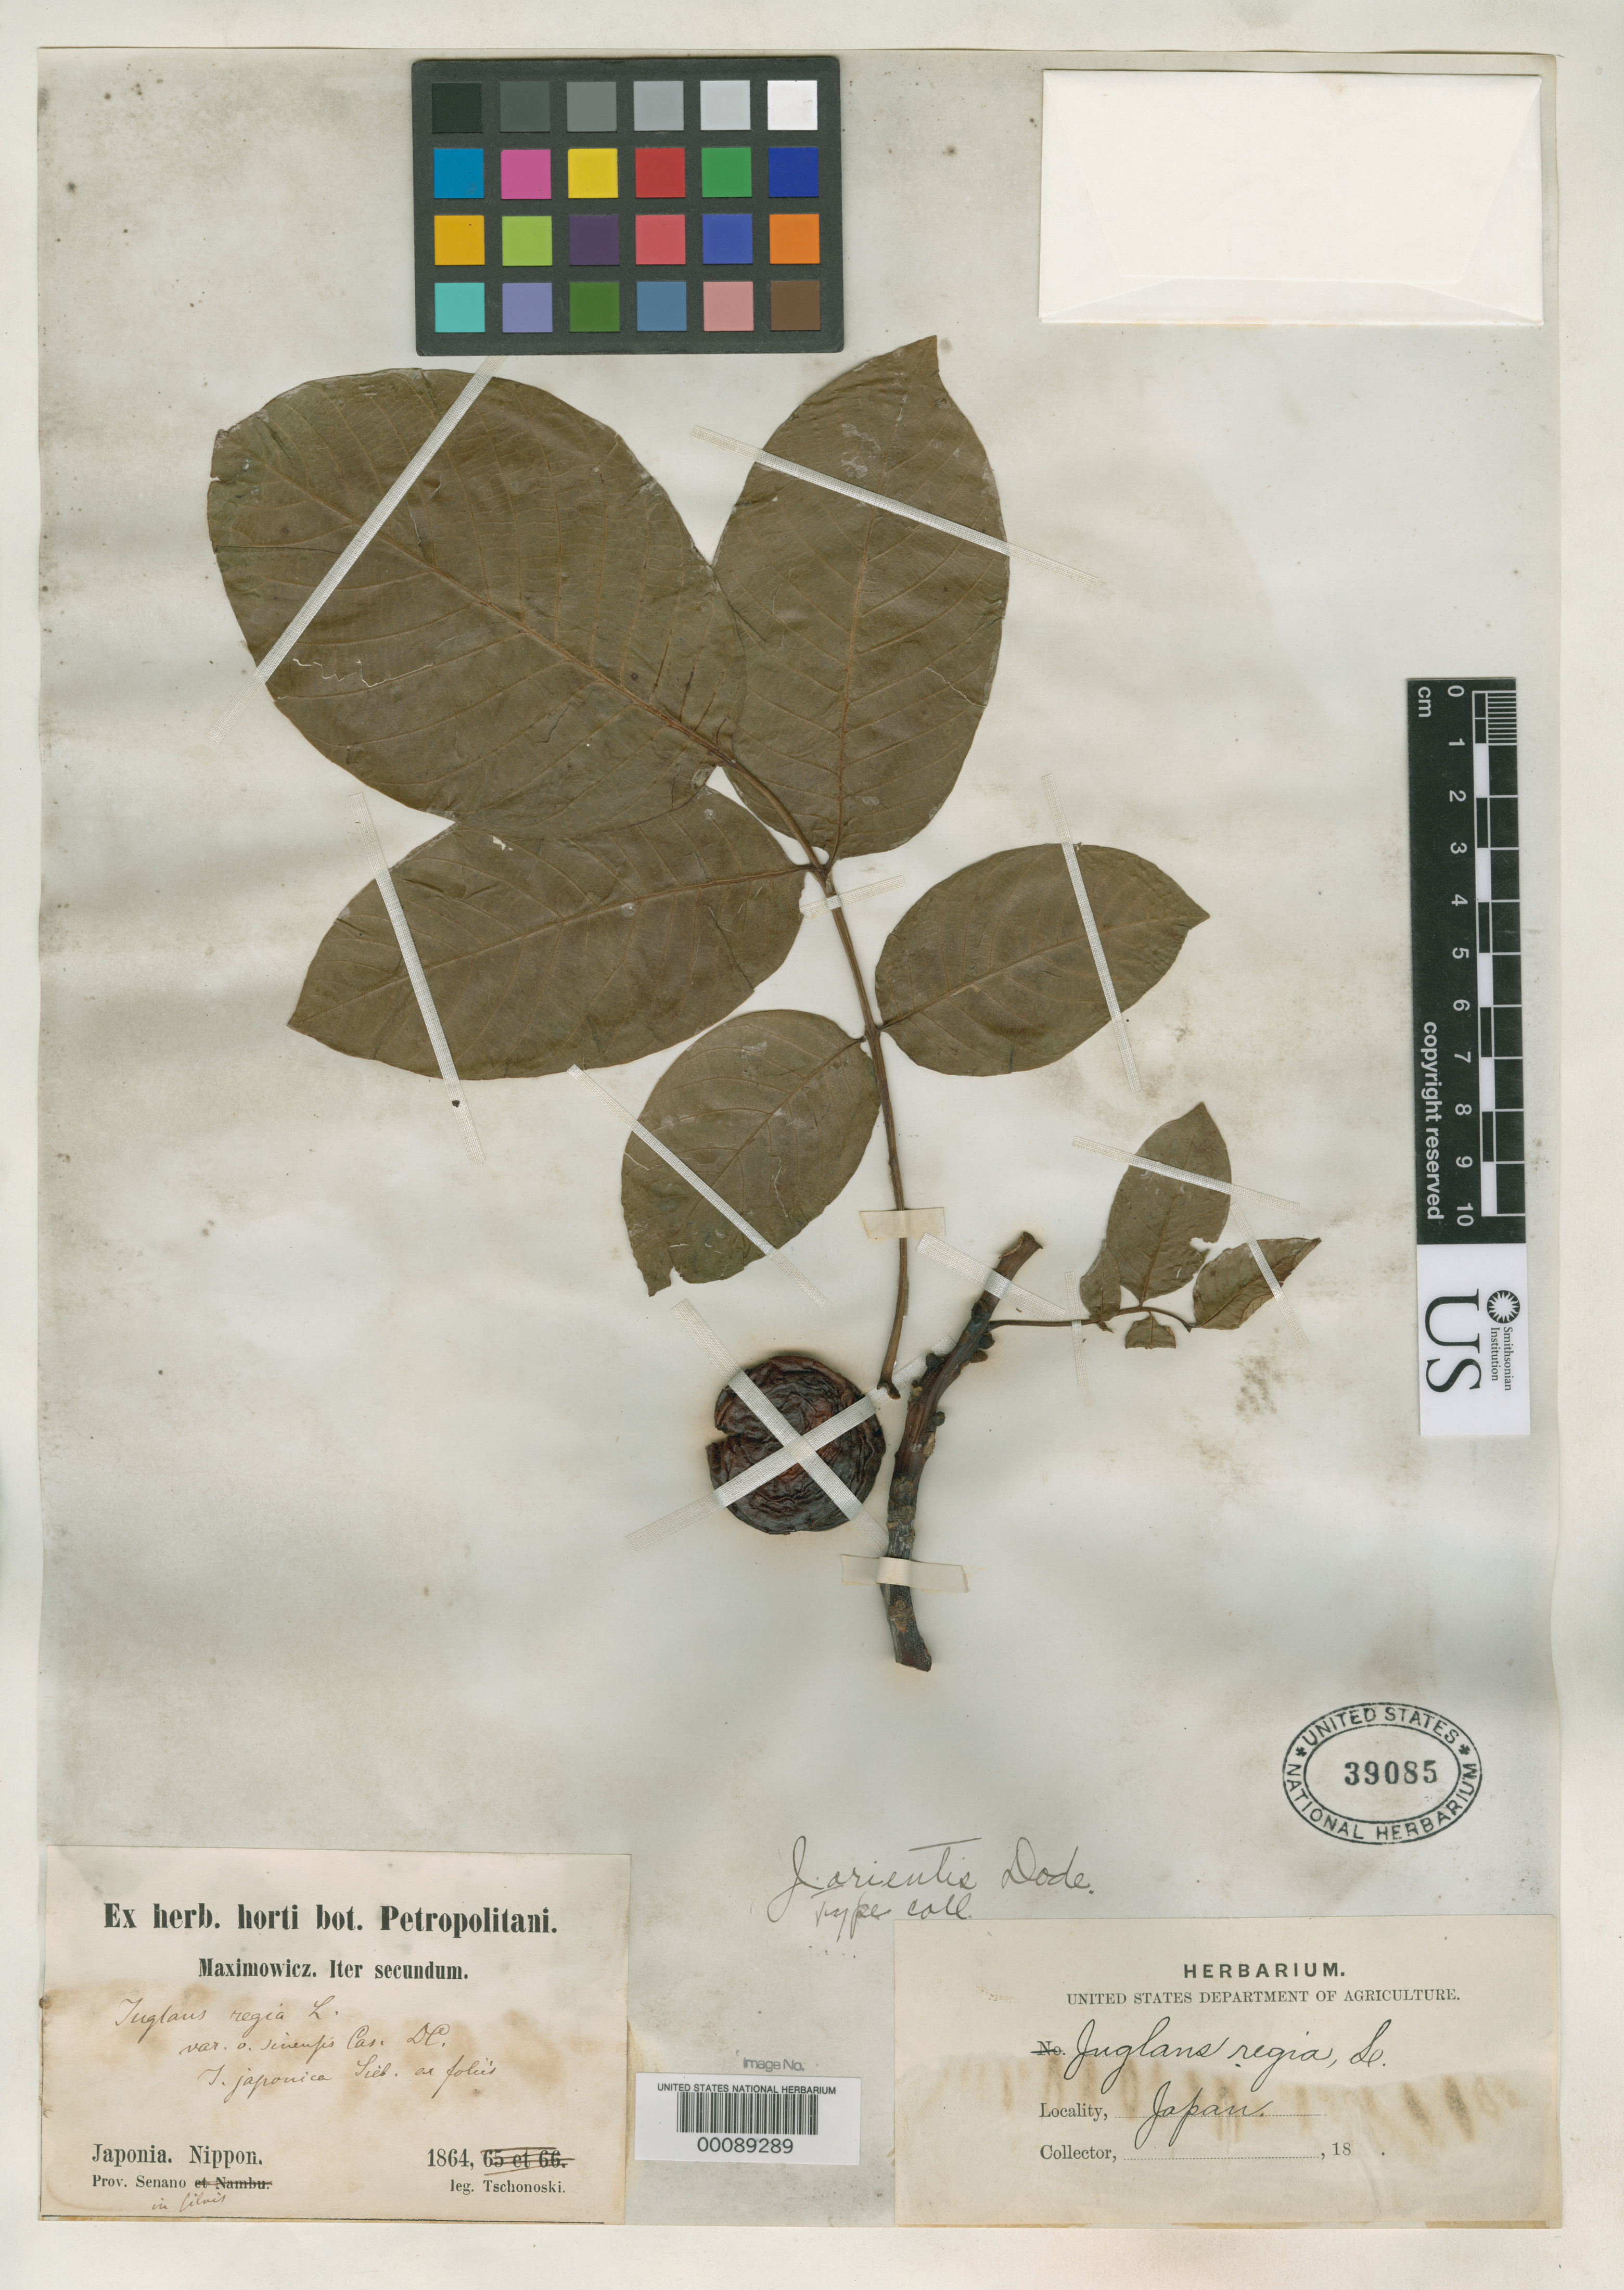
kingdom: Plantae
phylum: Tracheophyta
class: Magnoliopsida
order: Fagales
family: Juglandaceae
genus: Juglans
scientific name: Juglans orientis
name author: Dode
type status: Type Collection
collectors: S. Tschonoski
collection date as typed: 1864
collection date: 1864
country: Japan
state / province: Nagano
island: Honshu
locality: Nippon, Senano [Shinano Prov.]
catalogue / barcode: US 39085